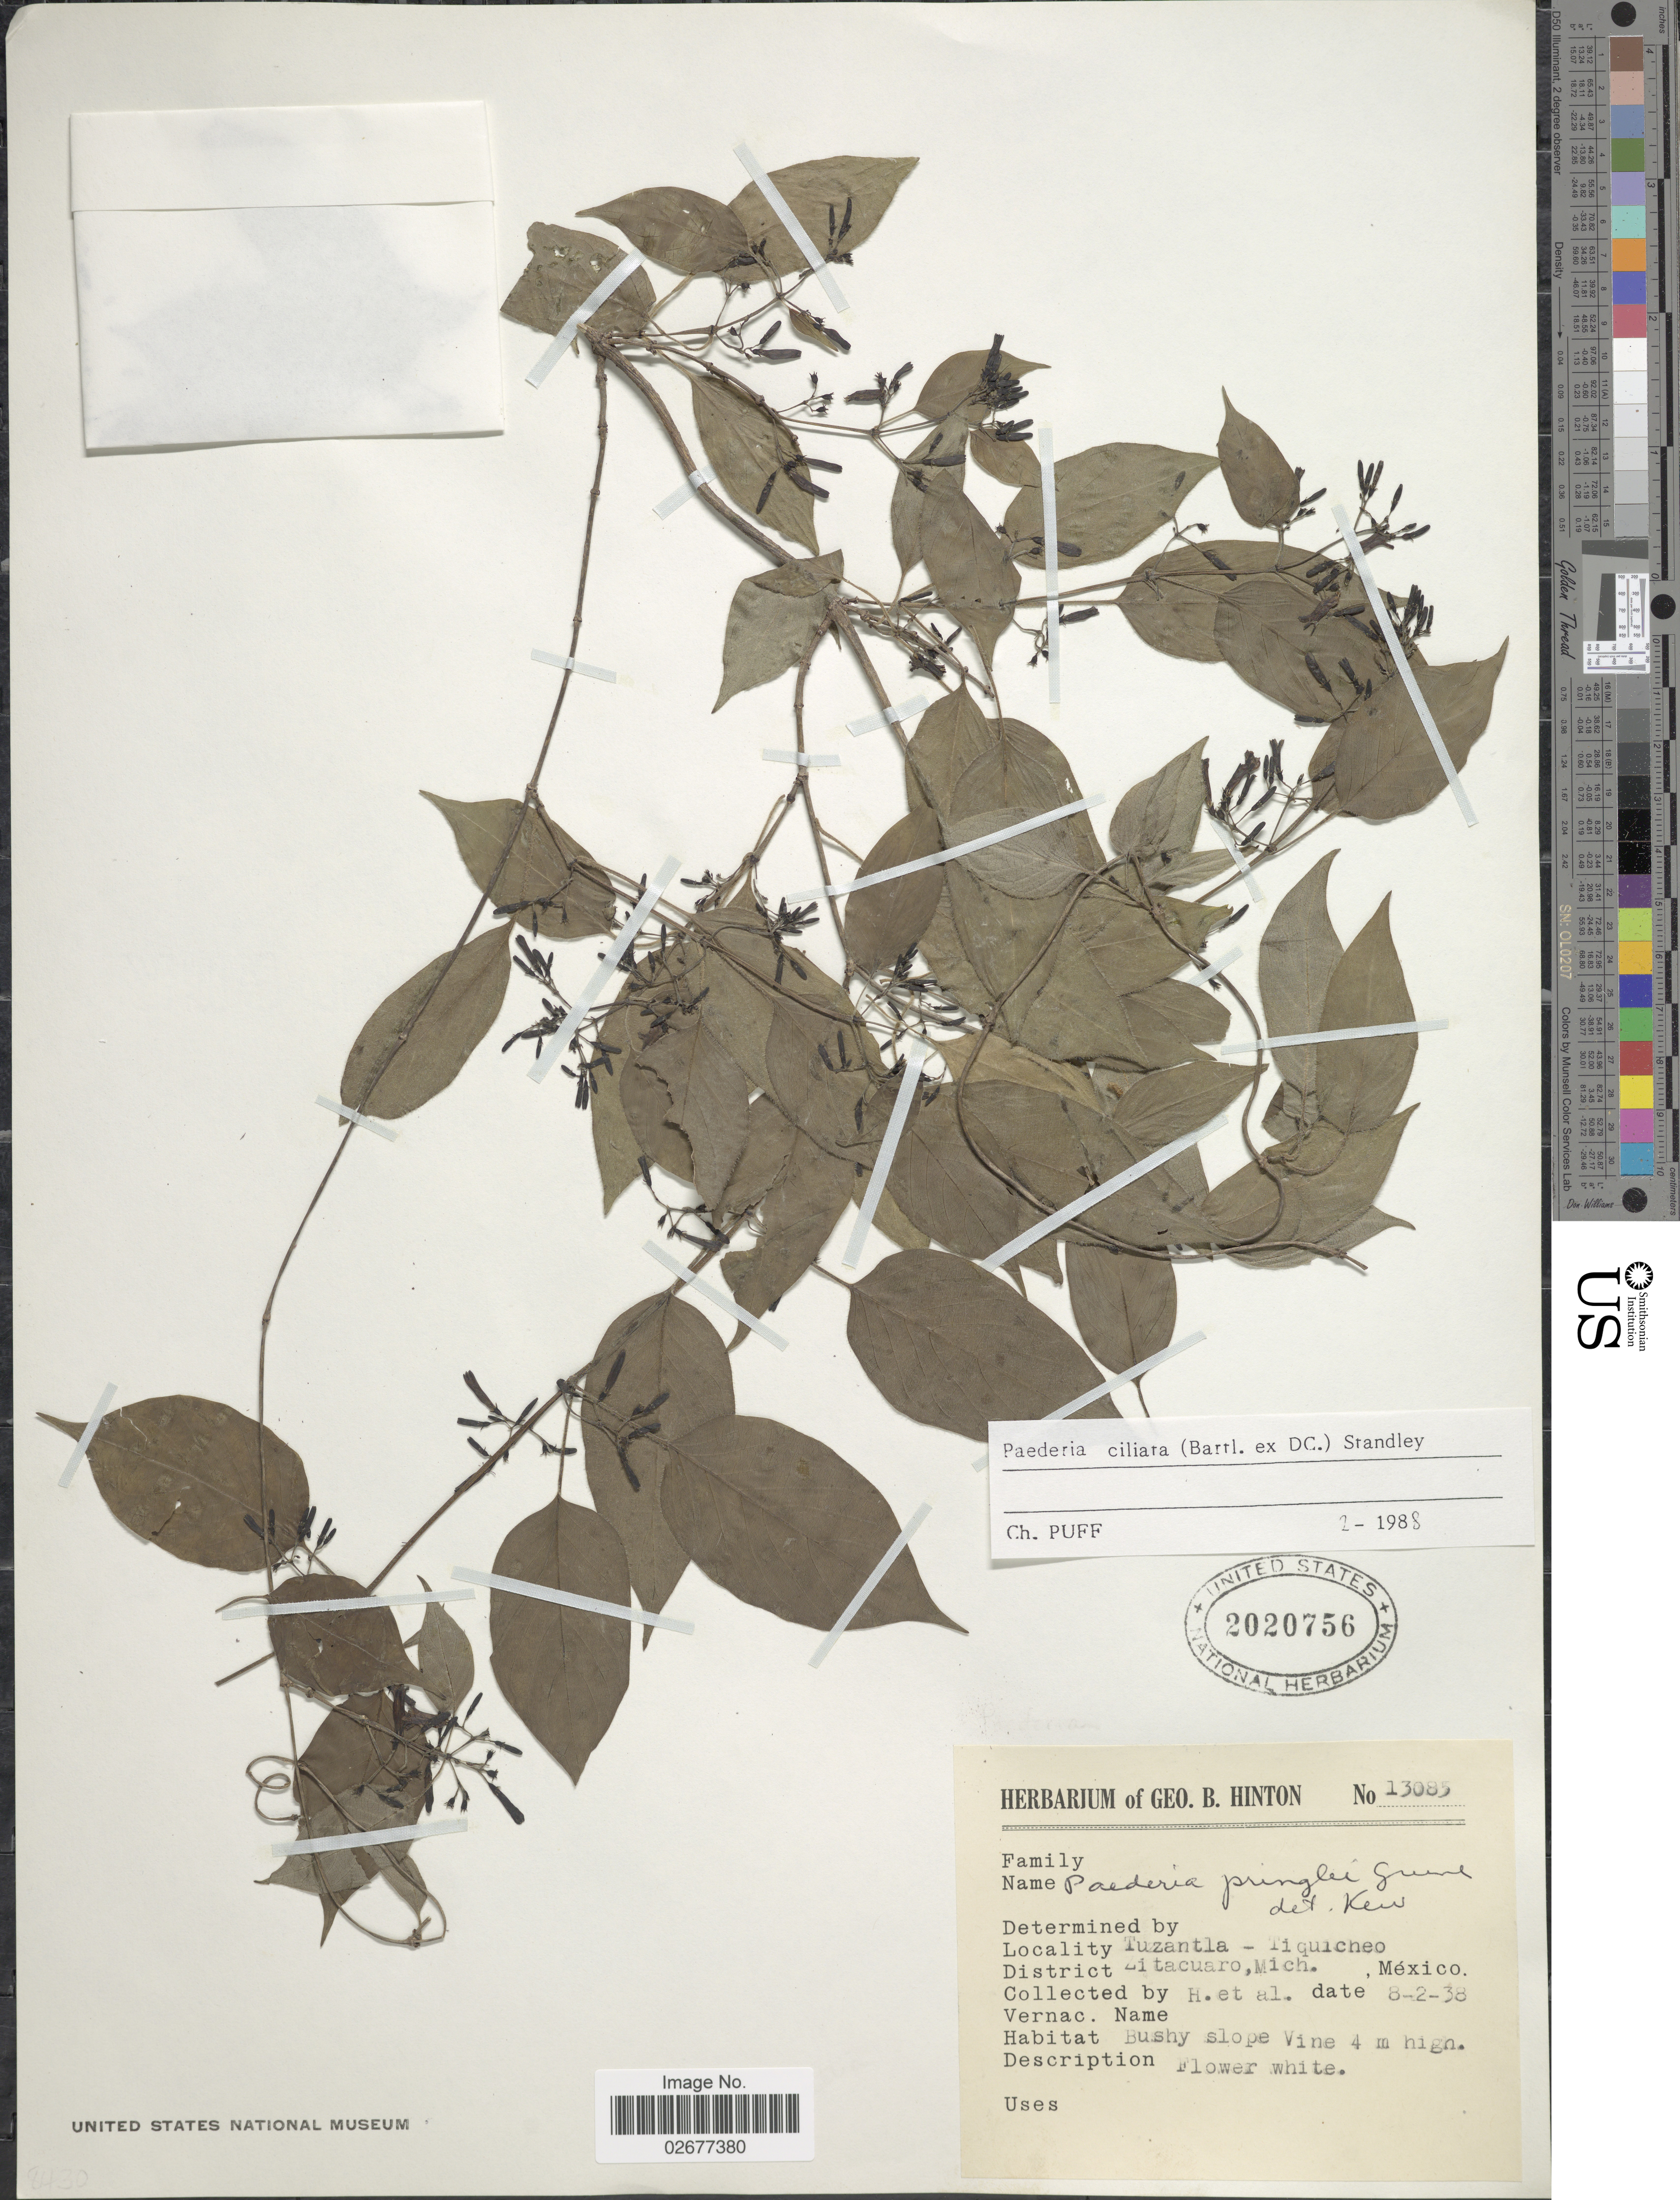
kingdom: Plantae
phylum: Tracheophyta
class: Magnoliopsida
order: Gentianales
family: Rubiaceae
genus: Paederia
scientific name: Paederia ciliata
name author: (Bartl. ex DC.) Standl.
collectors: G. B. Hinton & et al.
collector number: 13085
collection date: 1933-08-02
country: Mexico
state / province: Michoacán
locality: Tuzantla - Tiquicheo, District Zitacuaro, Mich., Mexico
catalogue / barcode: US 2020756